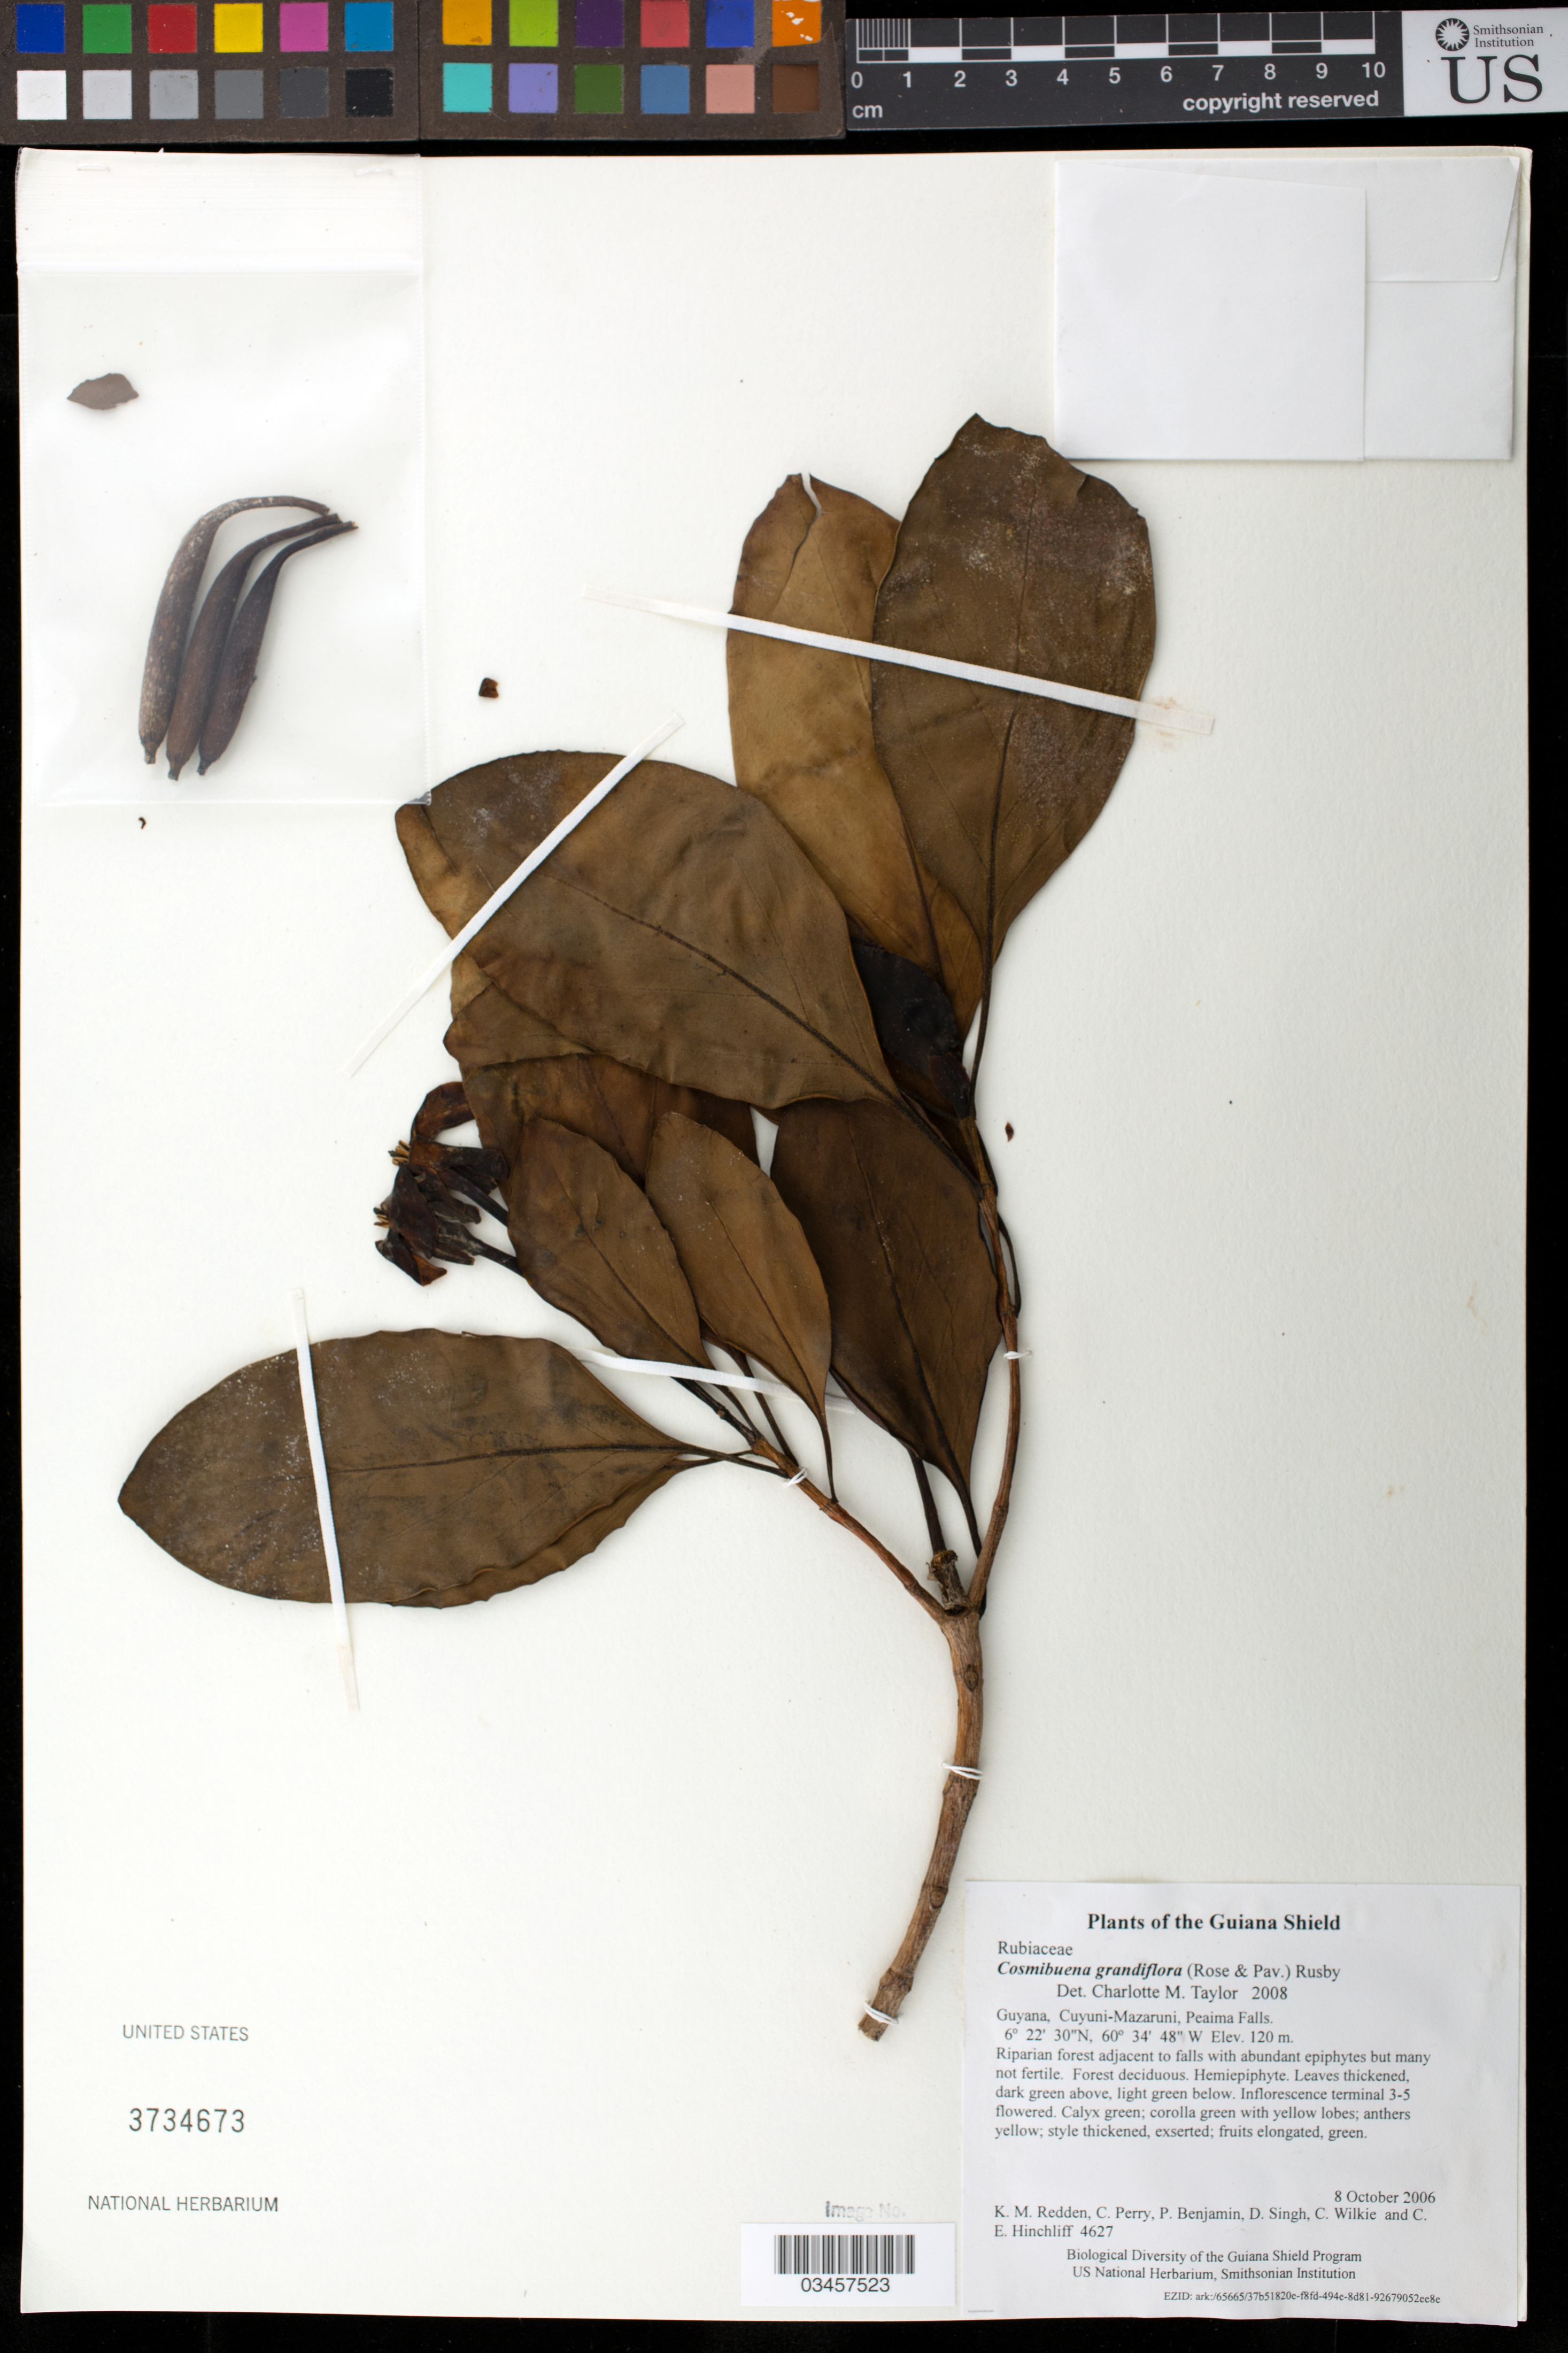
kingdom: Plantae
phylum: Tracheophyta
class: Magnoliopsida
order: Gentianales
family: Rubiaceae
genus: Cosmibuena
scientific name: Cosmibuena grandiflora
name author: (Rose & Pav.) Rusby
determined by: Taylor, Charlotte M.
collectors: K. M. Redden, C. Perry, P. Benjamin, D. Singh, C. Wilkie & C. E. Hinchliff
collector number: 4627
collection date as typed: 8 October 2006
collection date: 2006-10-08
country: Guyana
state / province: Cuyuni-Mazaruni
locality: Peaima Falls.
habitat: Riparian forest adjacent to falls with abundant epiphytes but many not fertile. Forest deciduous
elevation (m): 120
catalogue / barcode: US 3734673